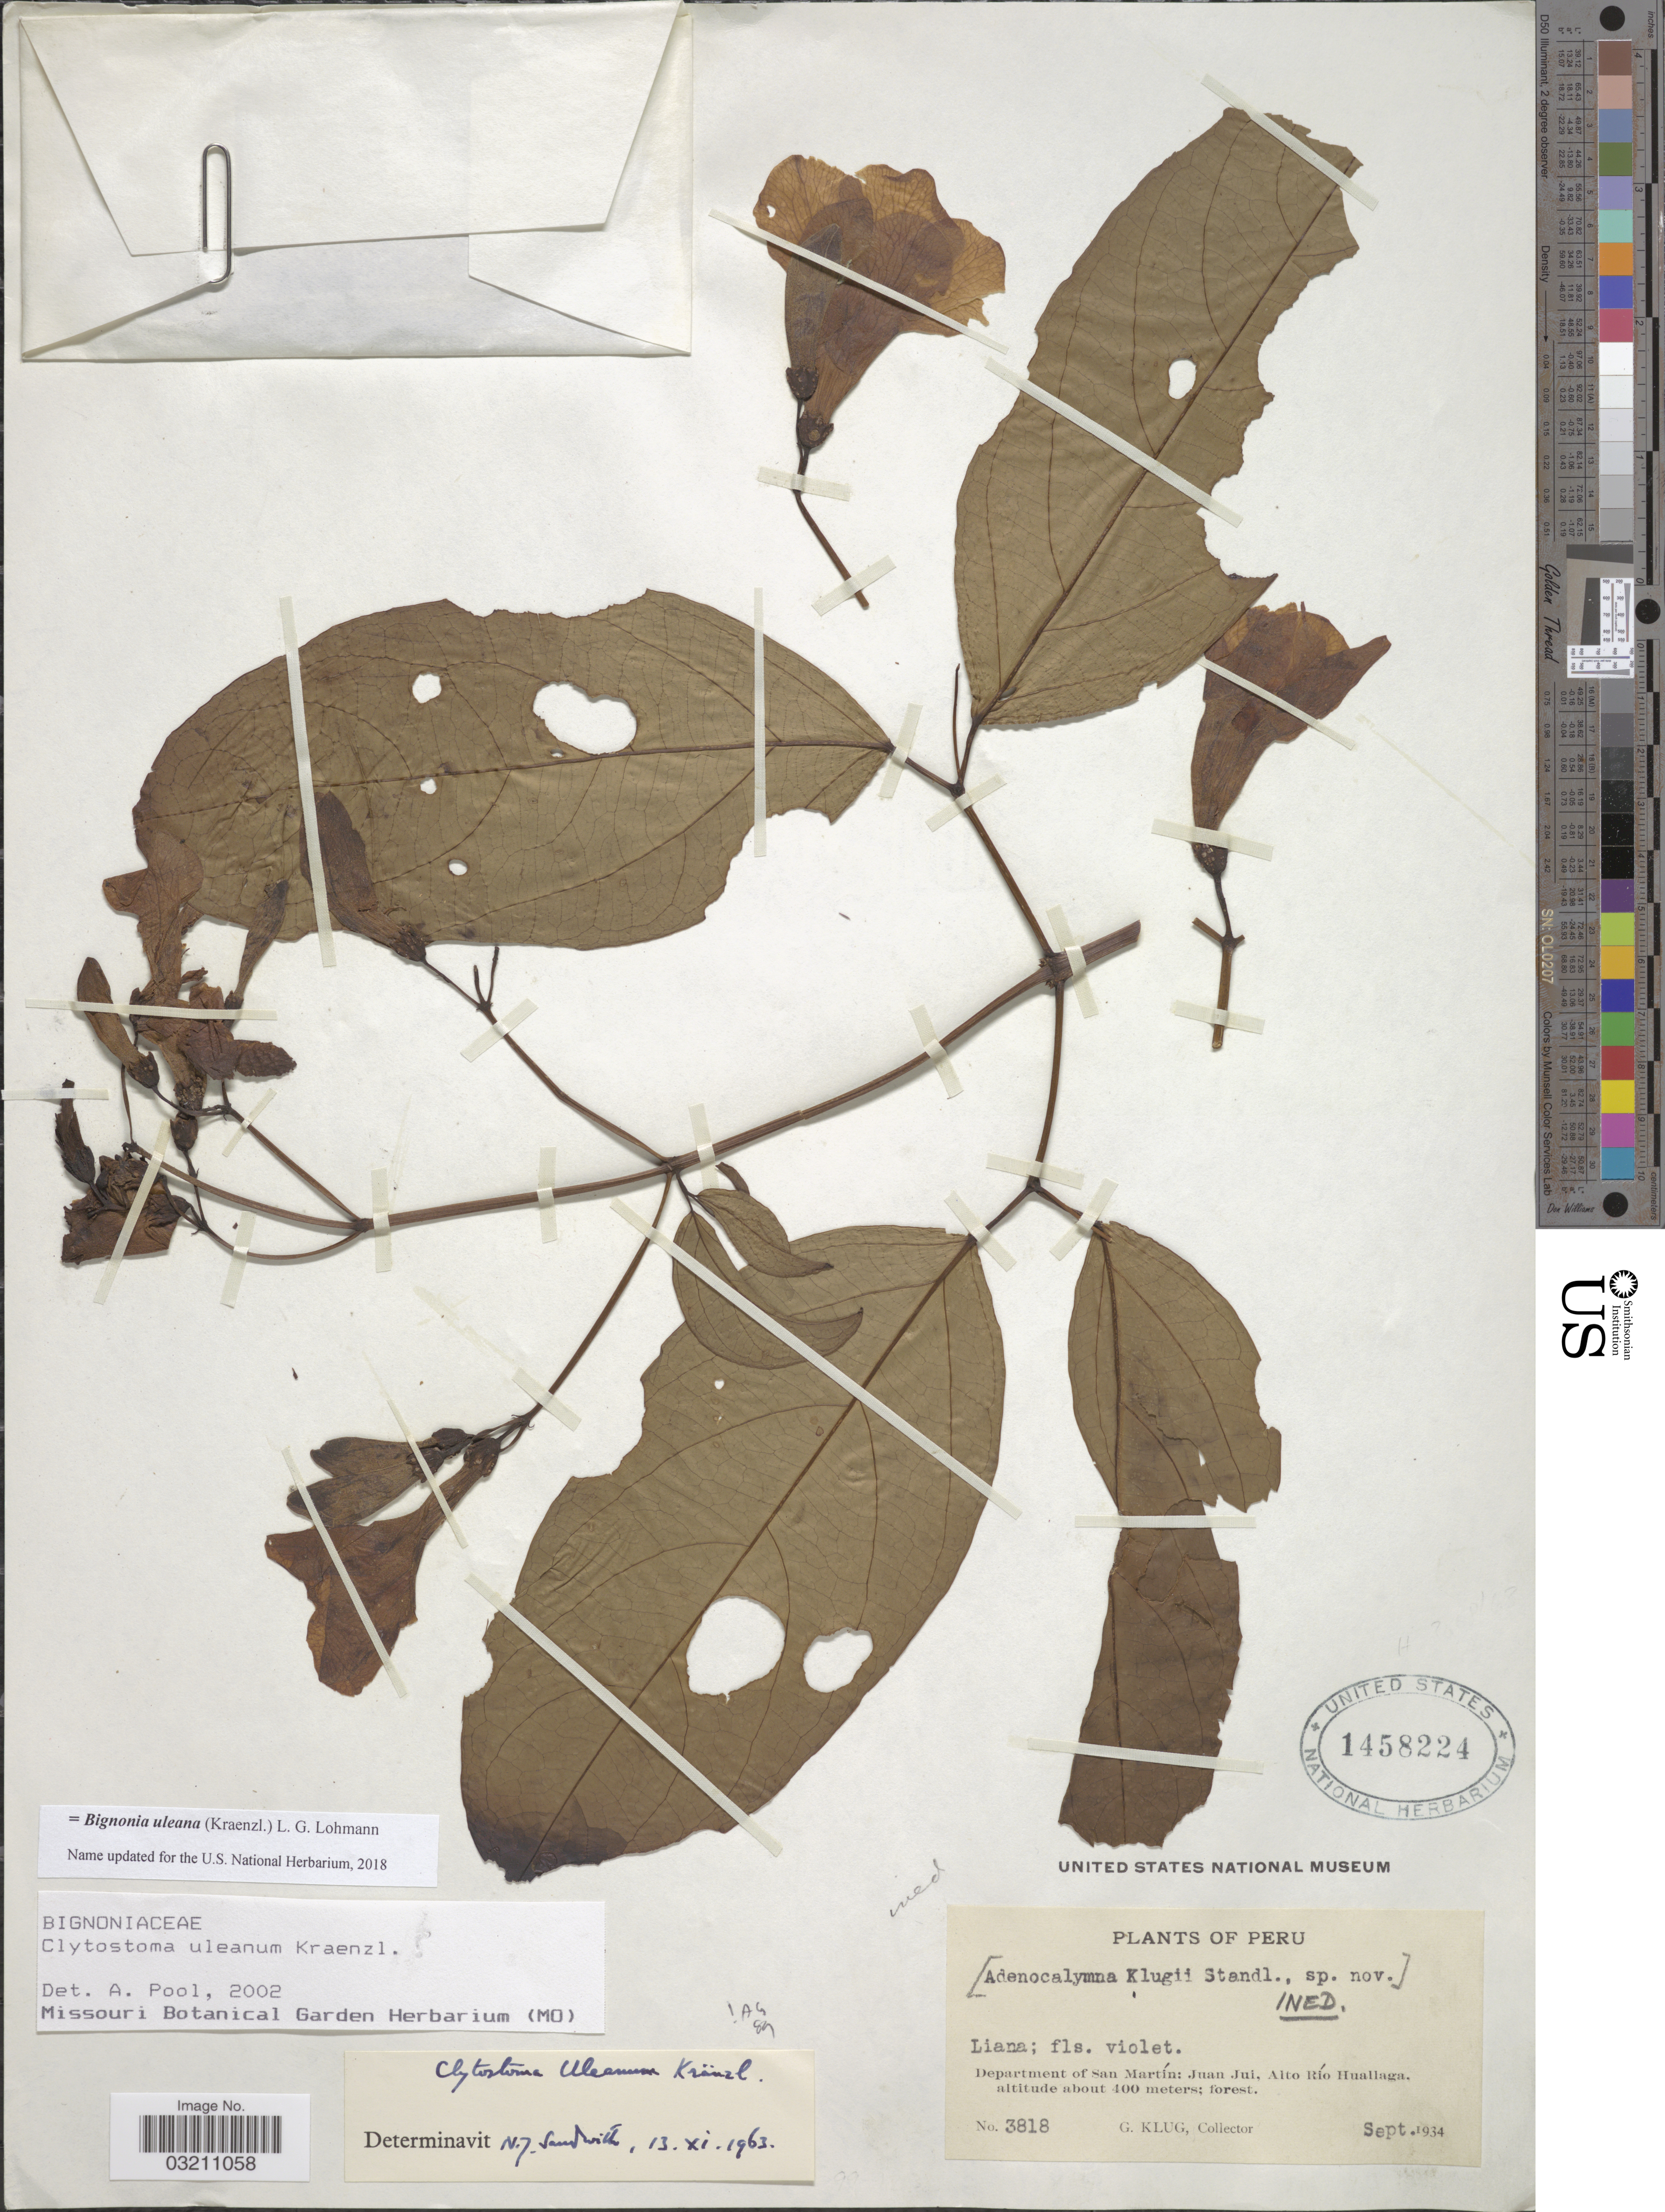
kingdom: Plantae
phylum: Tracheophyta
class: Magnoliopsida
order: Lamiales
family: Bignoniaceae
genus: Bignonia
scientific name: Bignonia uleana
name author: (Kraenzl.) L.G. Lohmann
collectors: G. Klug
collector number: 3818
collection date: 1934-09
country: Peru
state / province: San Martín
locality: Department of San Martín: Juan Jui. Alto Río Huallaga.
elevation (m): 400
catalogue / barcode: US 1458224